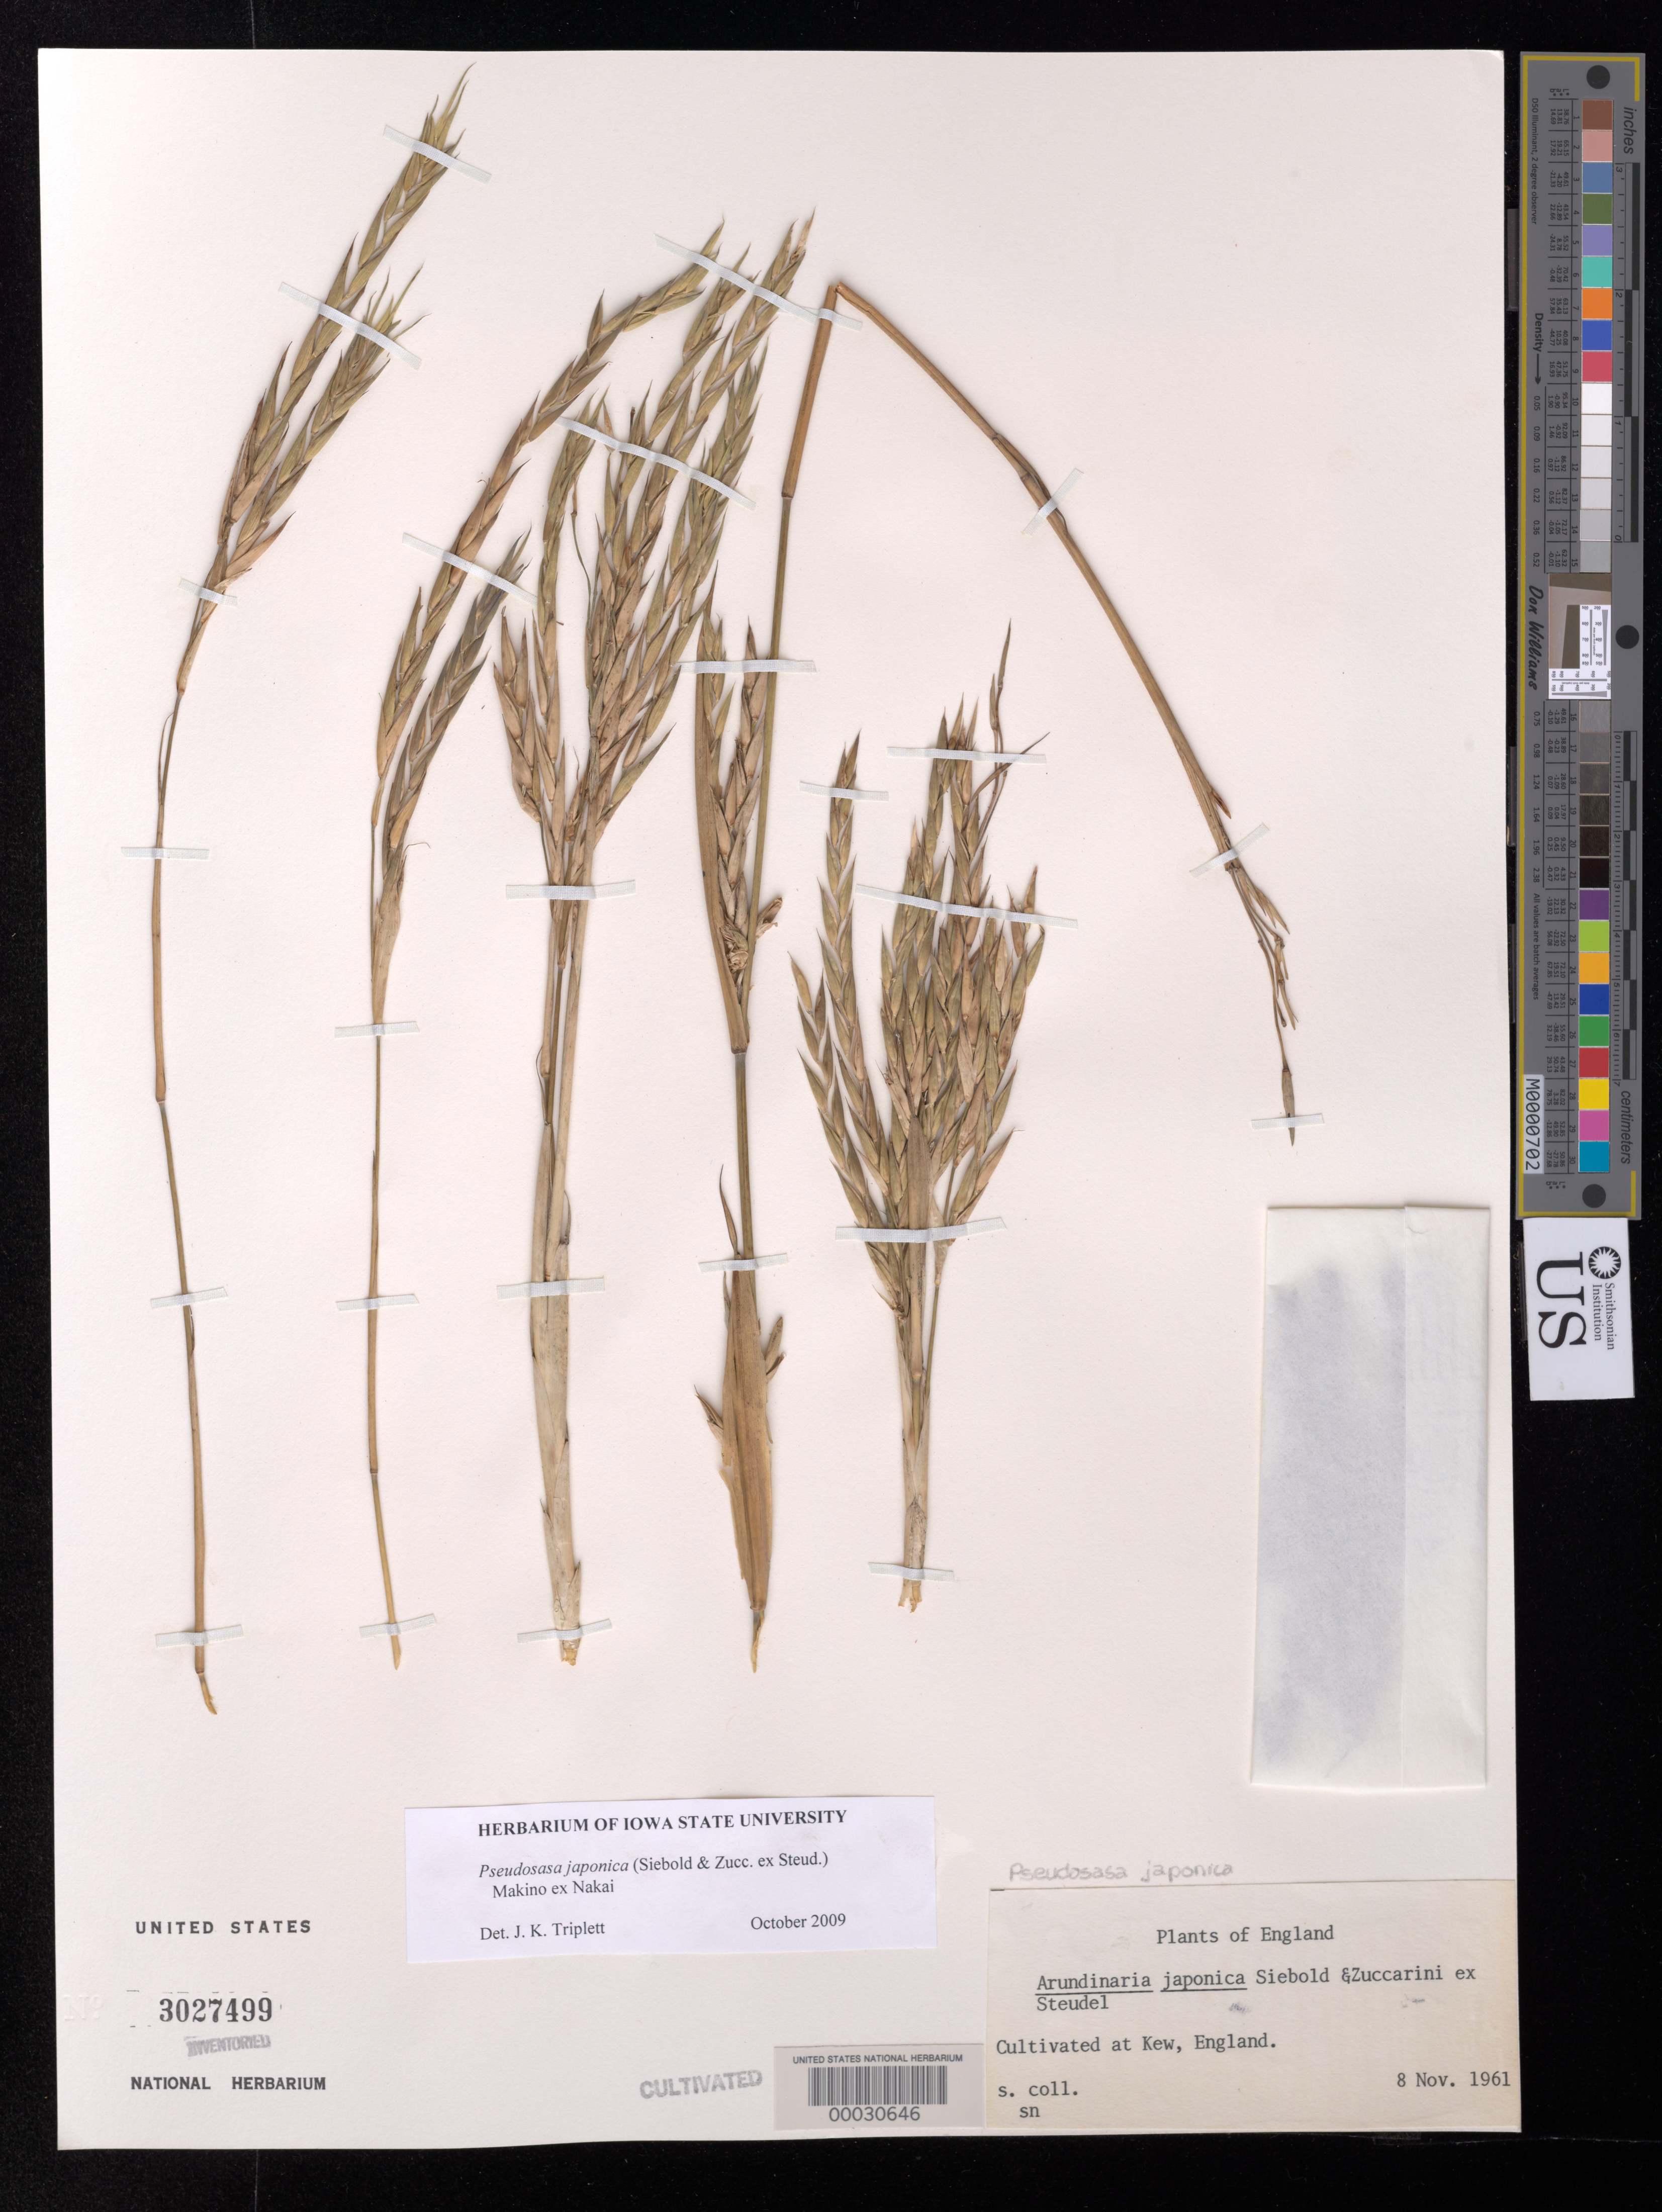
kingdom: Plantae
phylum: Tracheophyta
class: Liliopsida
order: Poales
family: Poaceae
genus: Pseudosasa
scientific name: Pseudosasa japonica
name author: (Siebold & Zucc. ex Steud.) Makino ex Nakai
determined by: Triplett, J. K.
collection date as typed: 08 Nov 1961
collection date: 1961-11-08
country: United Kingdom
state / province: England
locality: Kew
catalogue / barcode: US 3027499